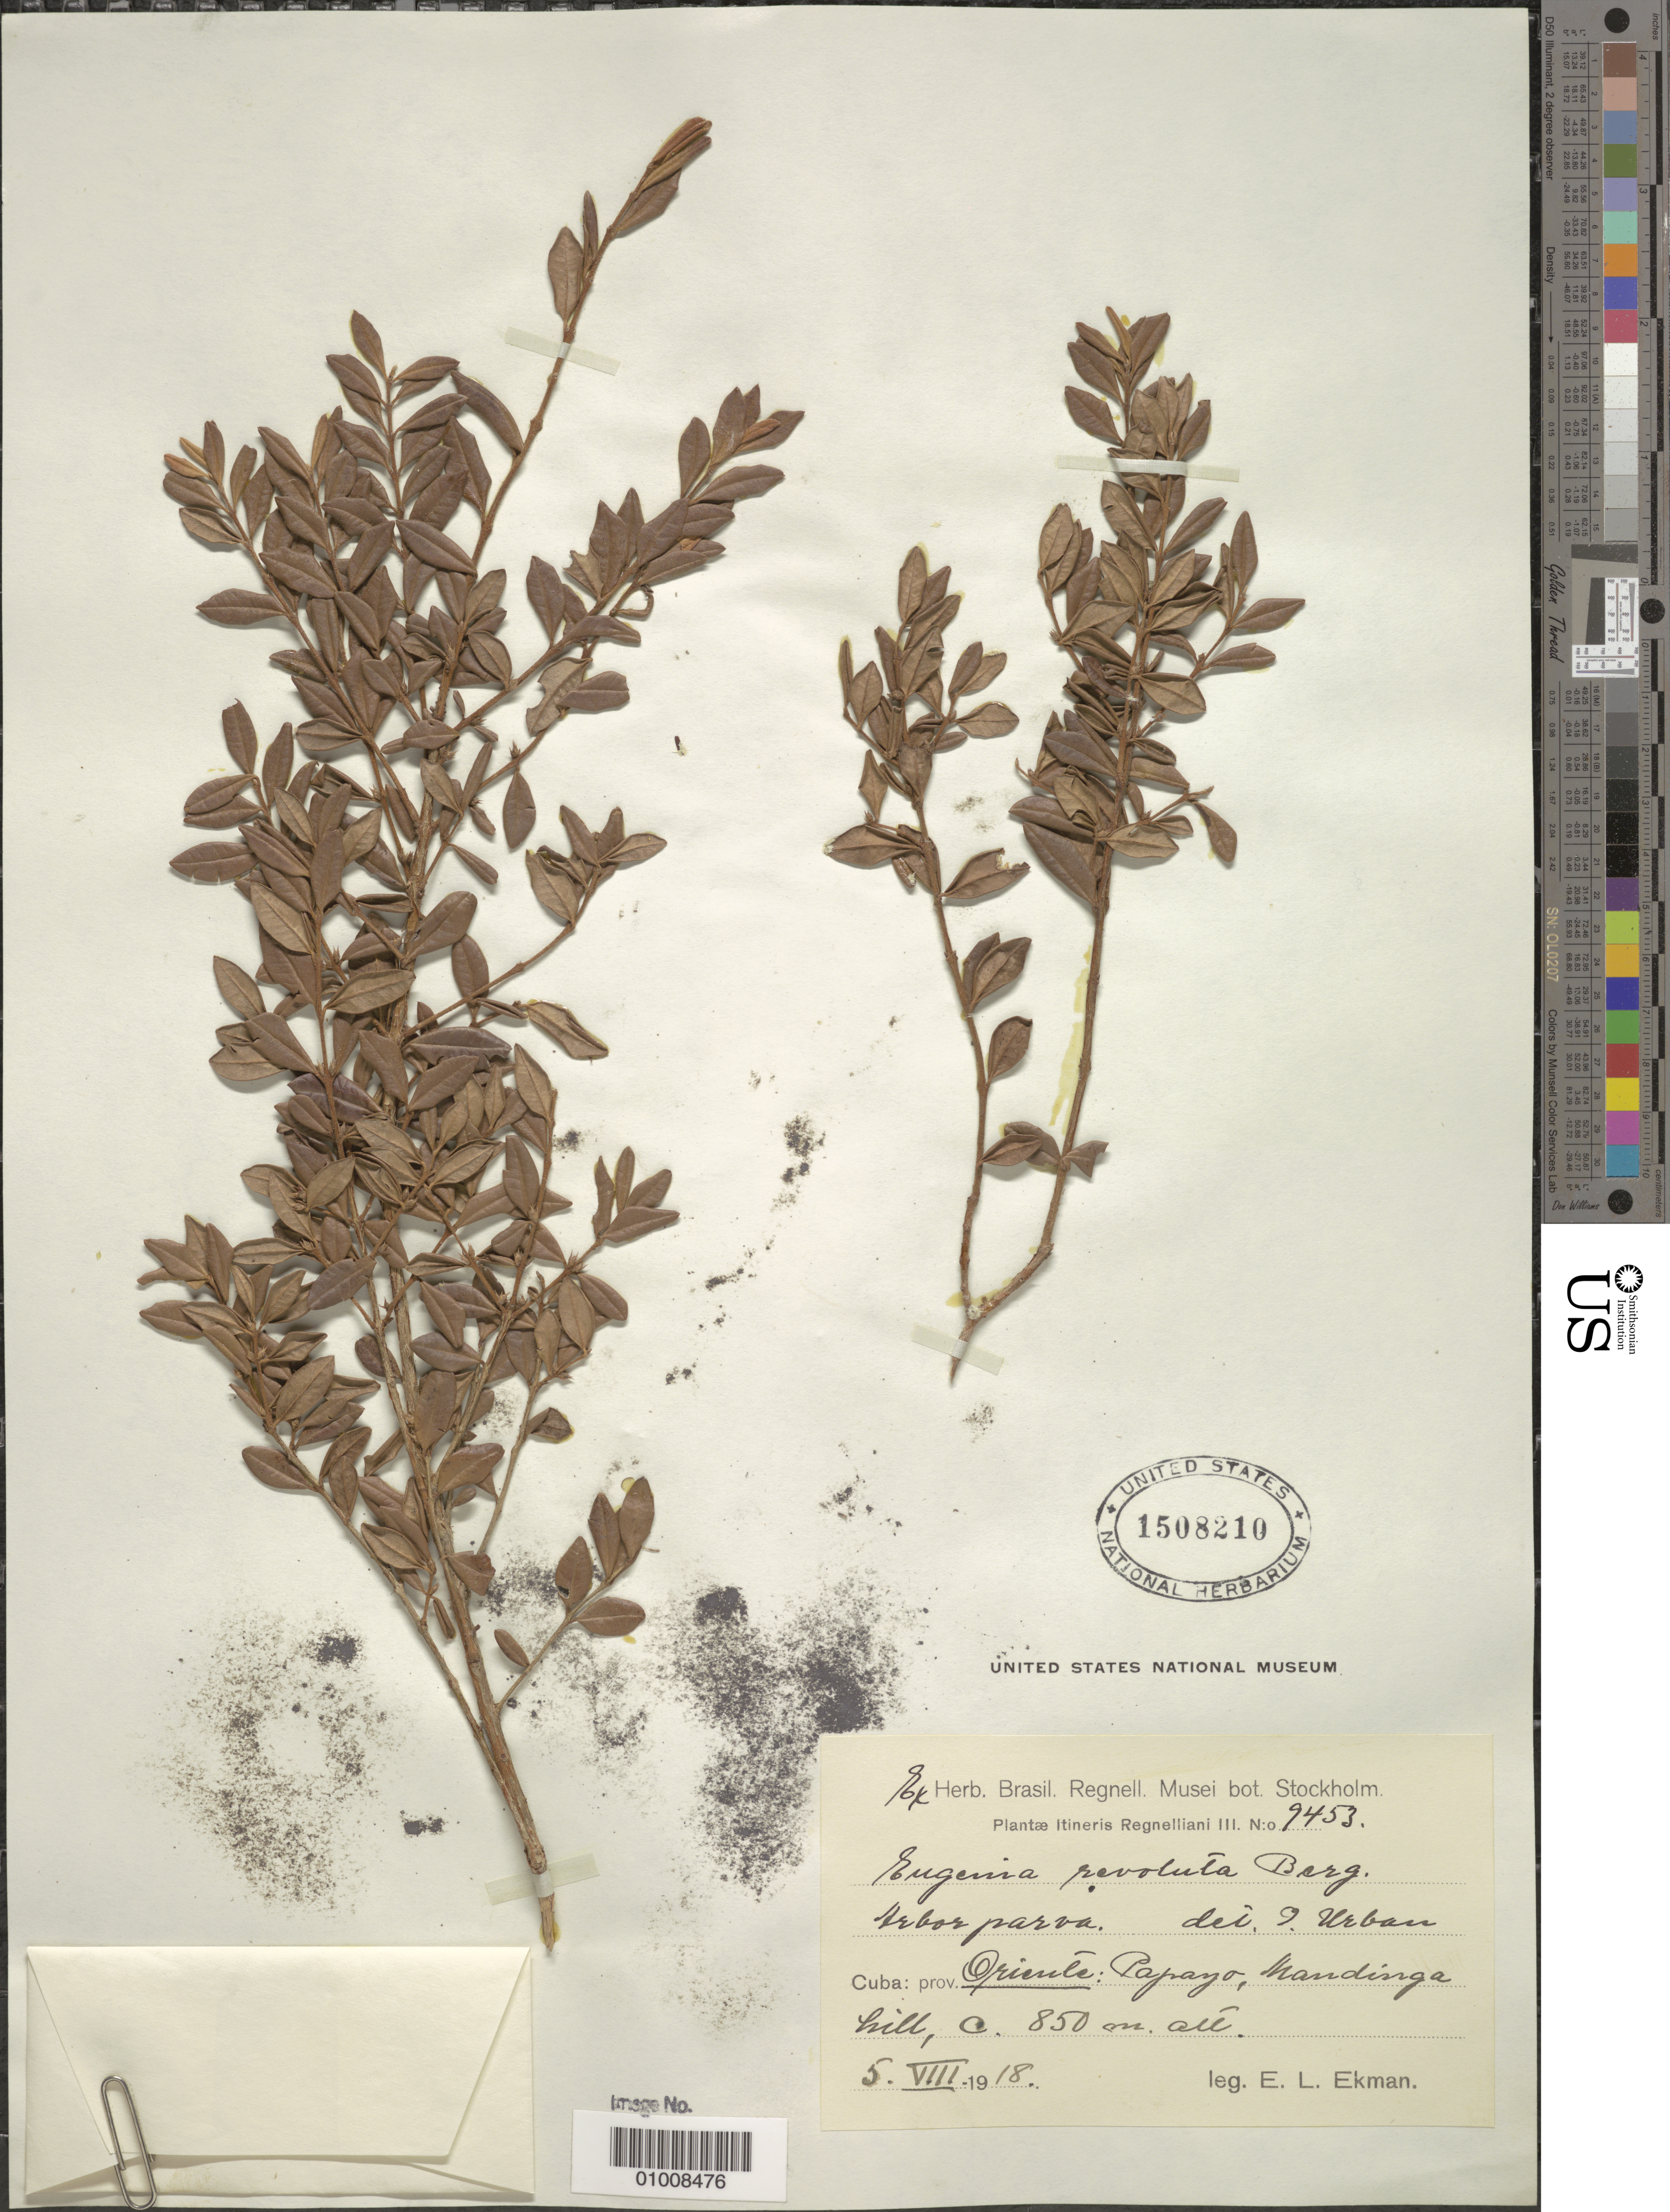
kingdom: Plantae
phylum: Tracheophyta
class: Magnoliopsida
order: Myrtales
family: Myrtaceae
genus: Eugenia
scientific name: Eugenia revoluta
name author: O. Berg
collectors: E. L. Ekman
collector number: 9453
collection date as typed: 05 Aug 1918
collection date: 1918-08-05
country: Cuba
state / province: Oriente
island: Cuba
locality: Hill; Papayo, Mandinga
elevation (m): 850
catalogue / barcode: US 1508210